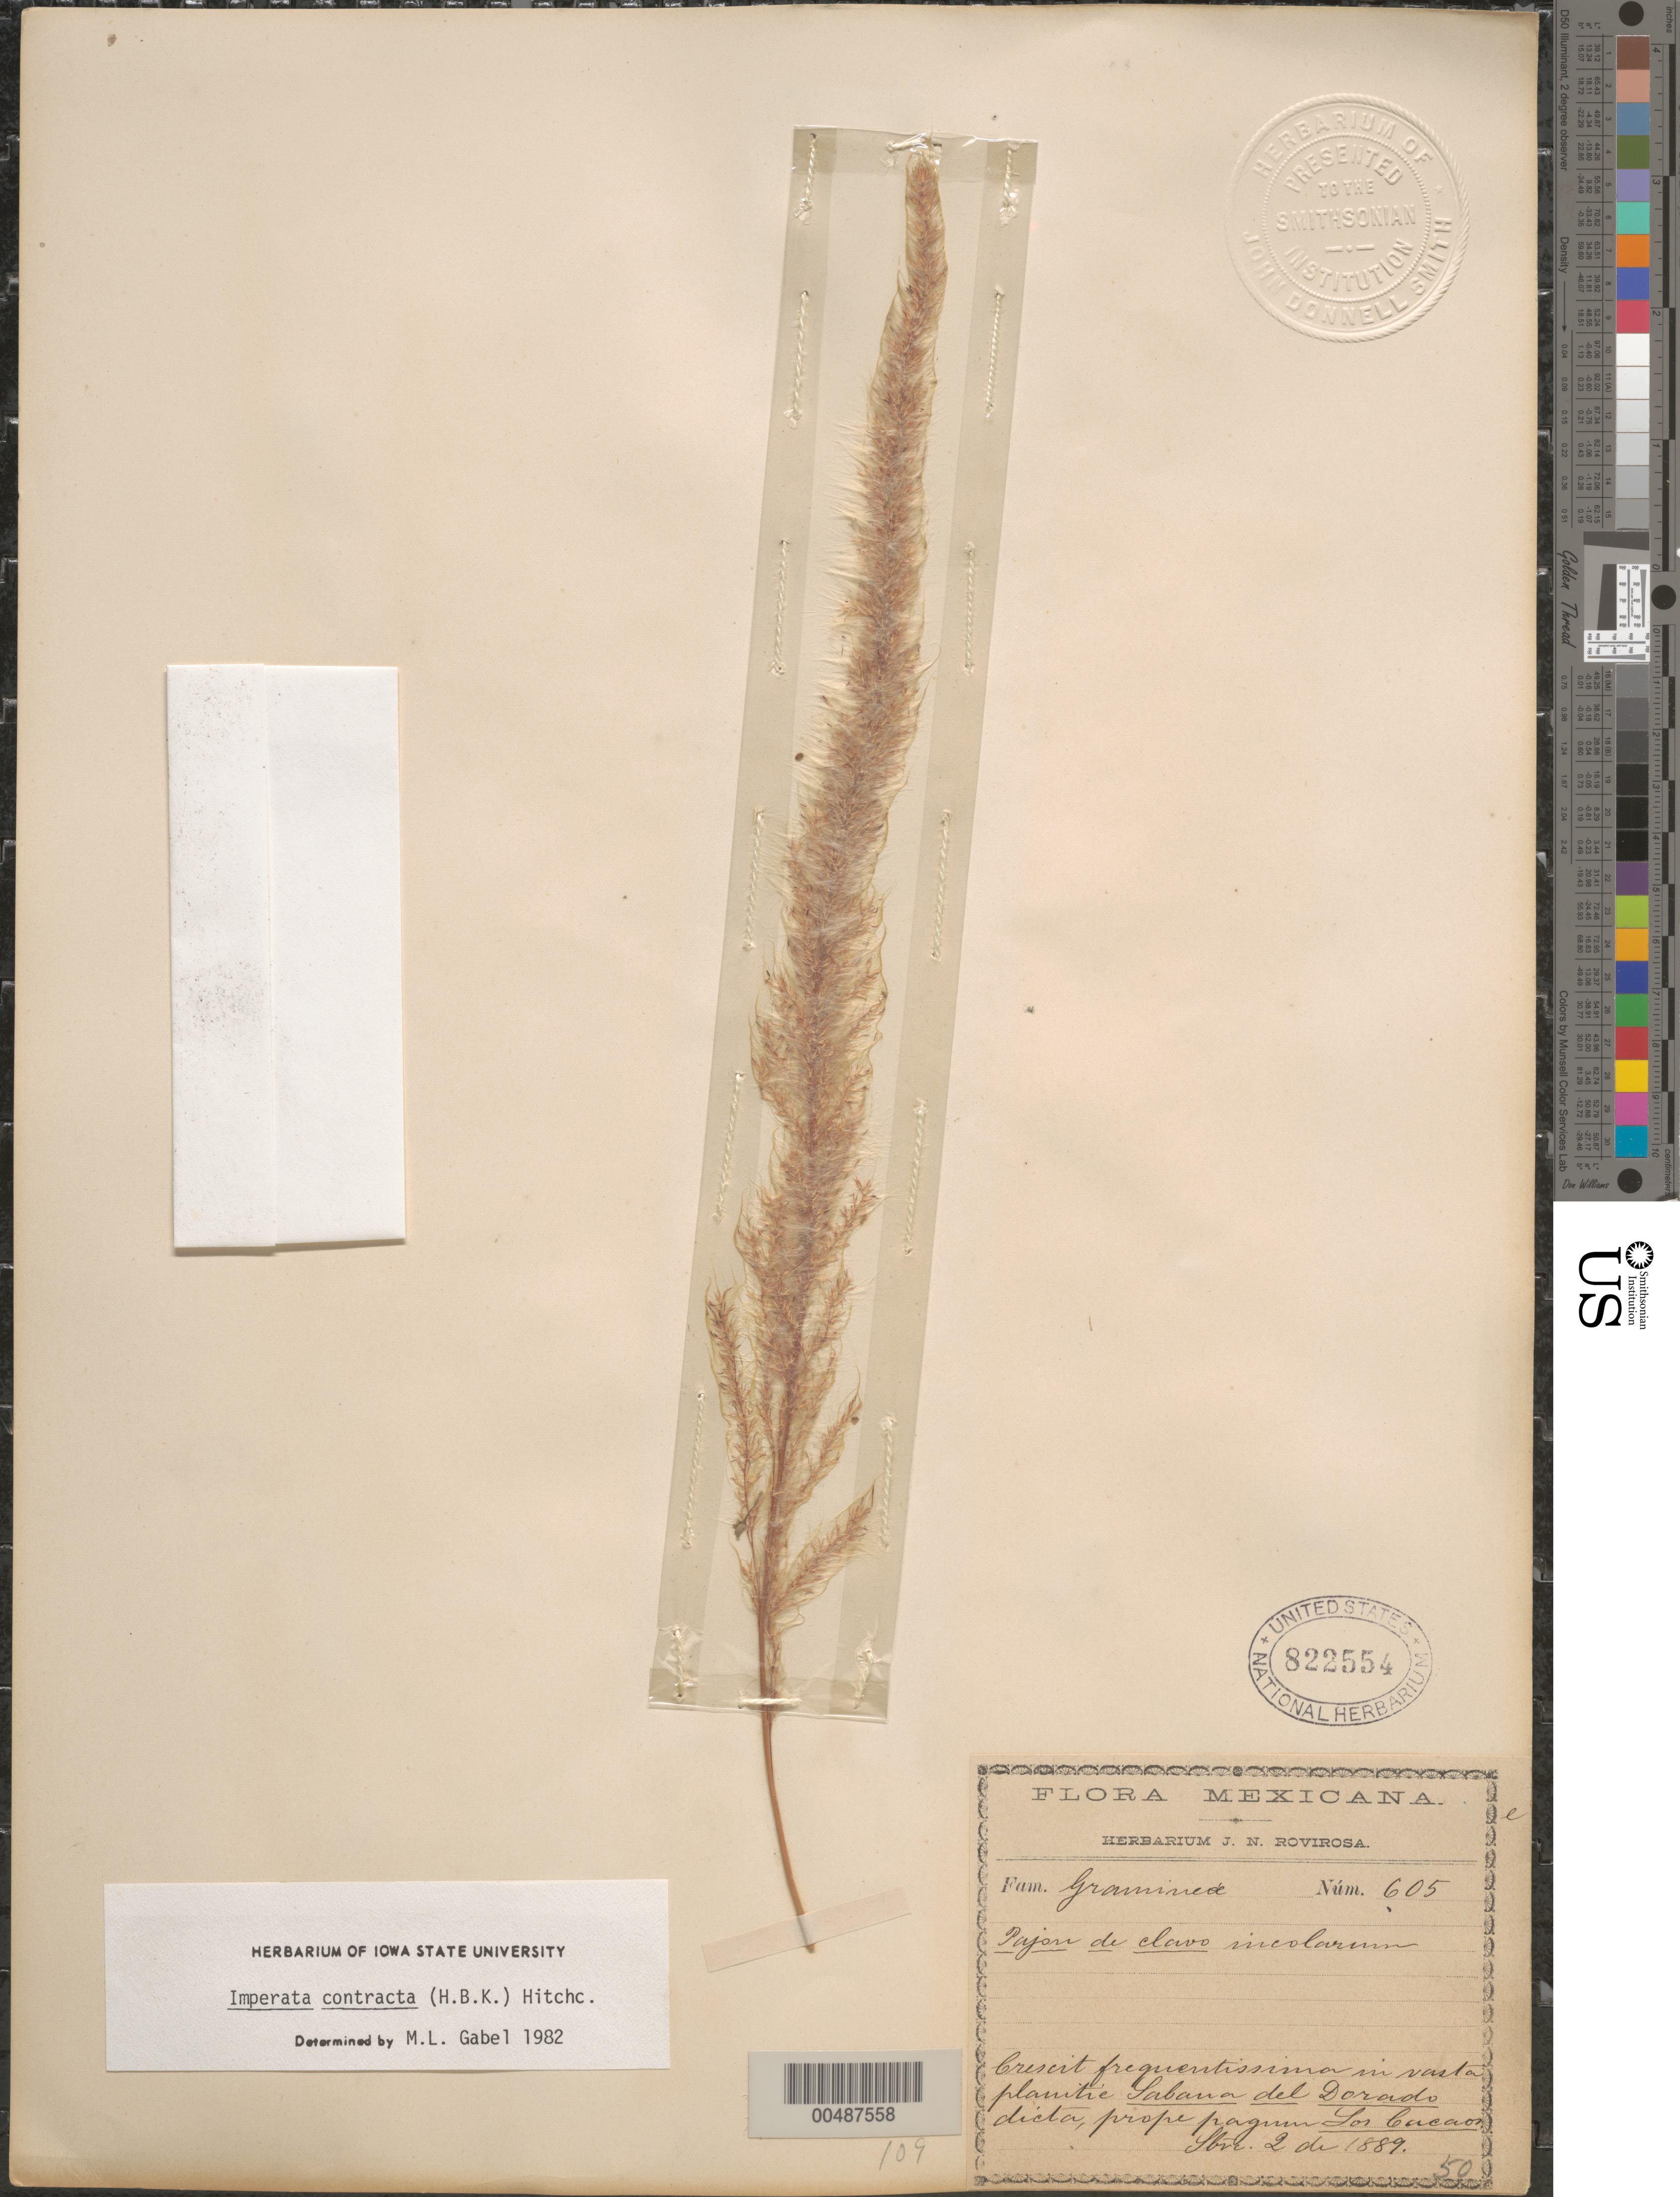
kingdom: Plantae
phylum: Tracheophyta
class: Liliopsida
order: Poales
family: Poaceae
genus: Imperata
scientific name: Imperata contracta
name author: (Kunth) Hitchc.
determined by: Gabel, M. L.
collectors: J. N. Rovirosa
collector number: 605/50/109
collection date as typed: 2 Apr 1889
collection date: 1889-04-02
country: Mexico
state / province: Veracruz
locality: Sabana del Dorado dicta, prope pagium Los Cacaos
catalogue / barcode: US 822554